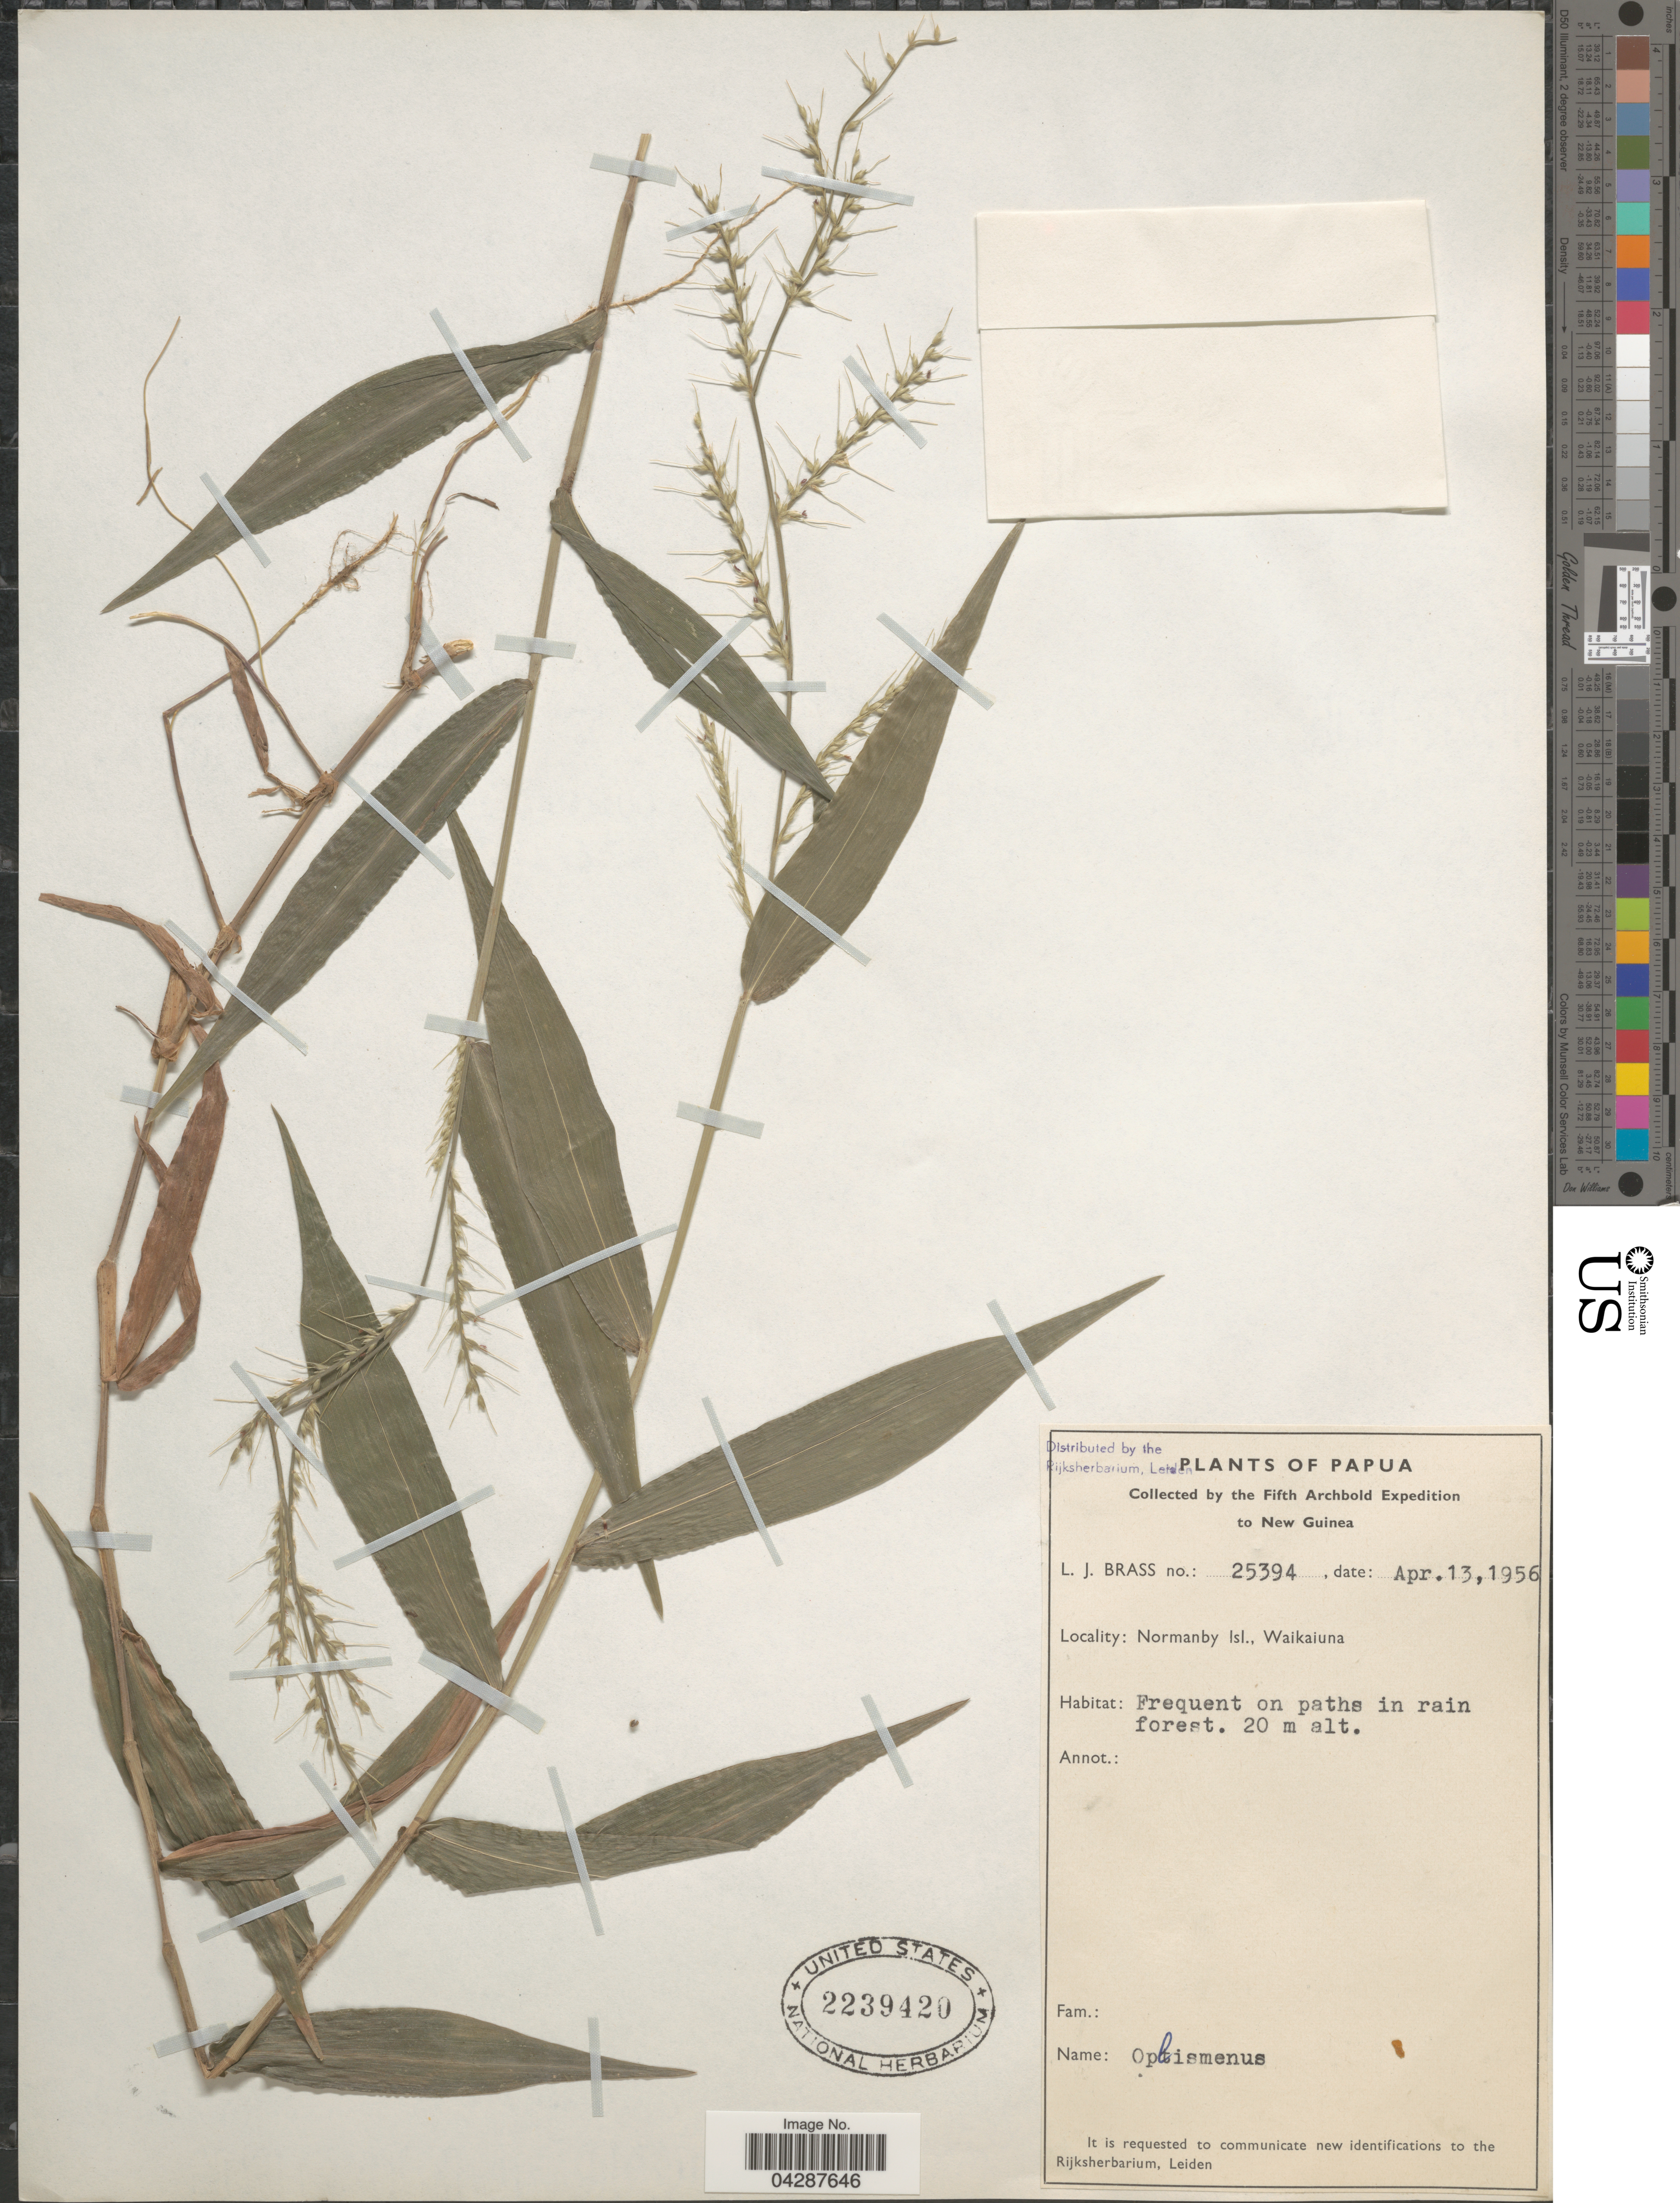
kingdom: Plantae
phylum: Tracheophyta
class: Liliopsida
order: Poales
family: Poaceae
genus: Oplismenus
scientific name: Oplismenus sp.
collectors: L. J. Brass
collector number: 25394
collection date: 1956-04-13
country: Papua New Guinea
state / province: Milne Bay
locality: Papua. The Fifth Archbold Expedition to New Guinea. Normanby Isl., Waikaiuna.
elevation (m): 20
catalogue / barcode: US 2239420